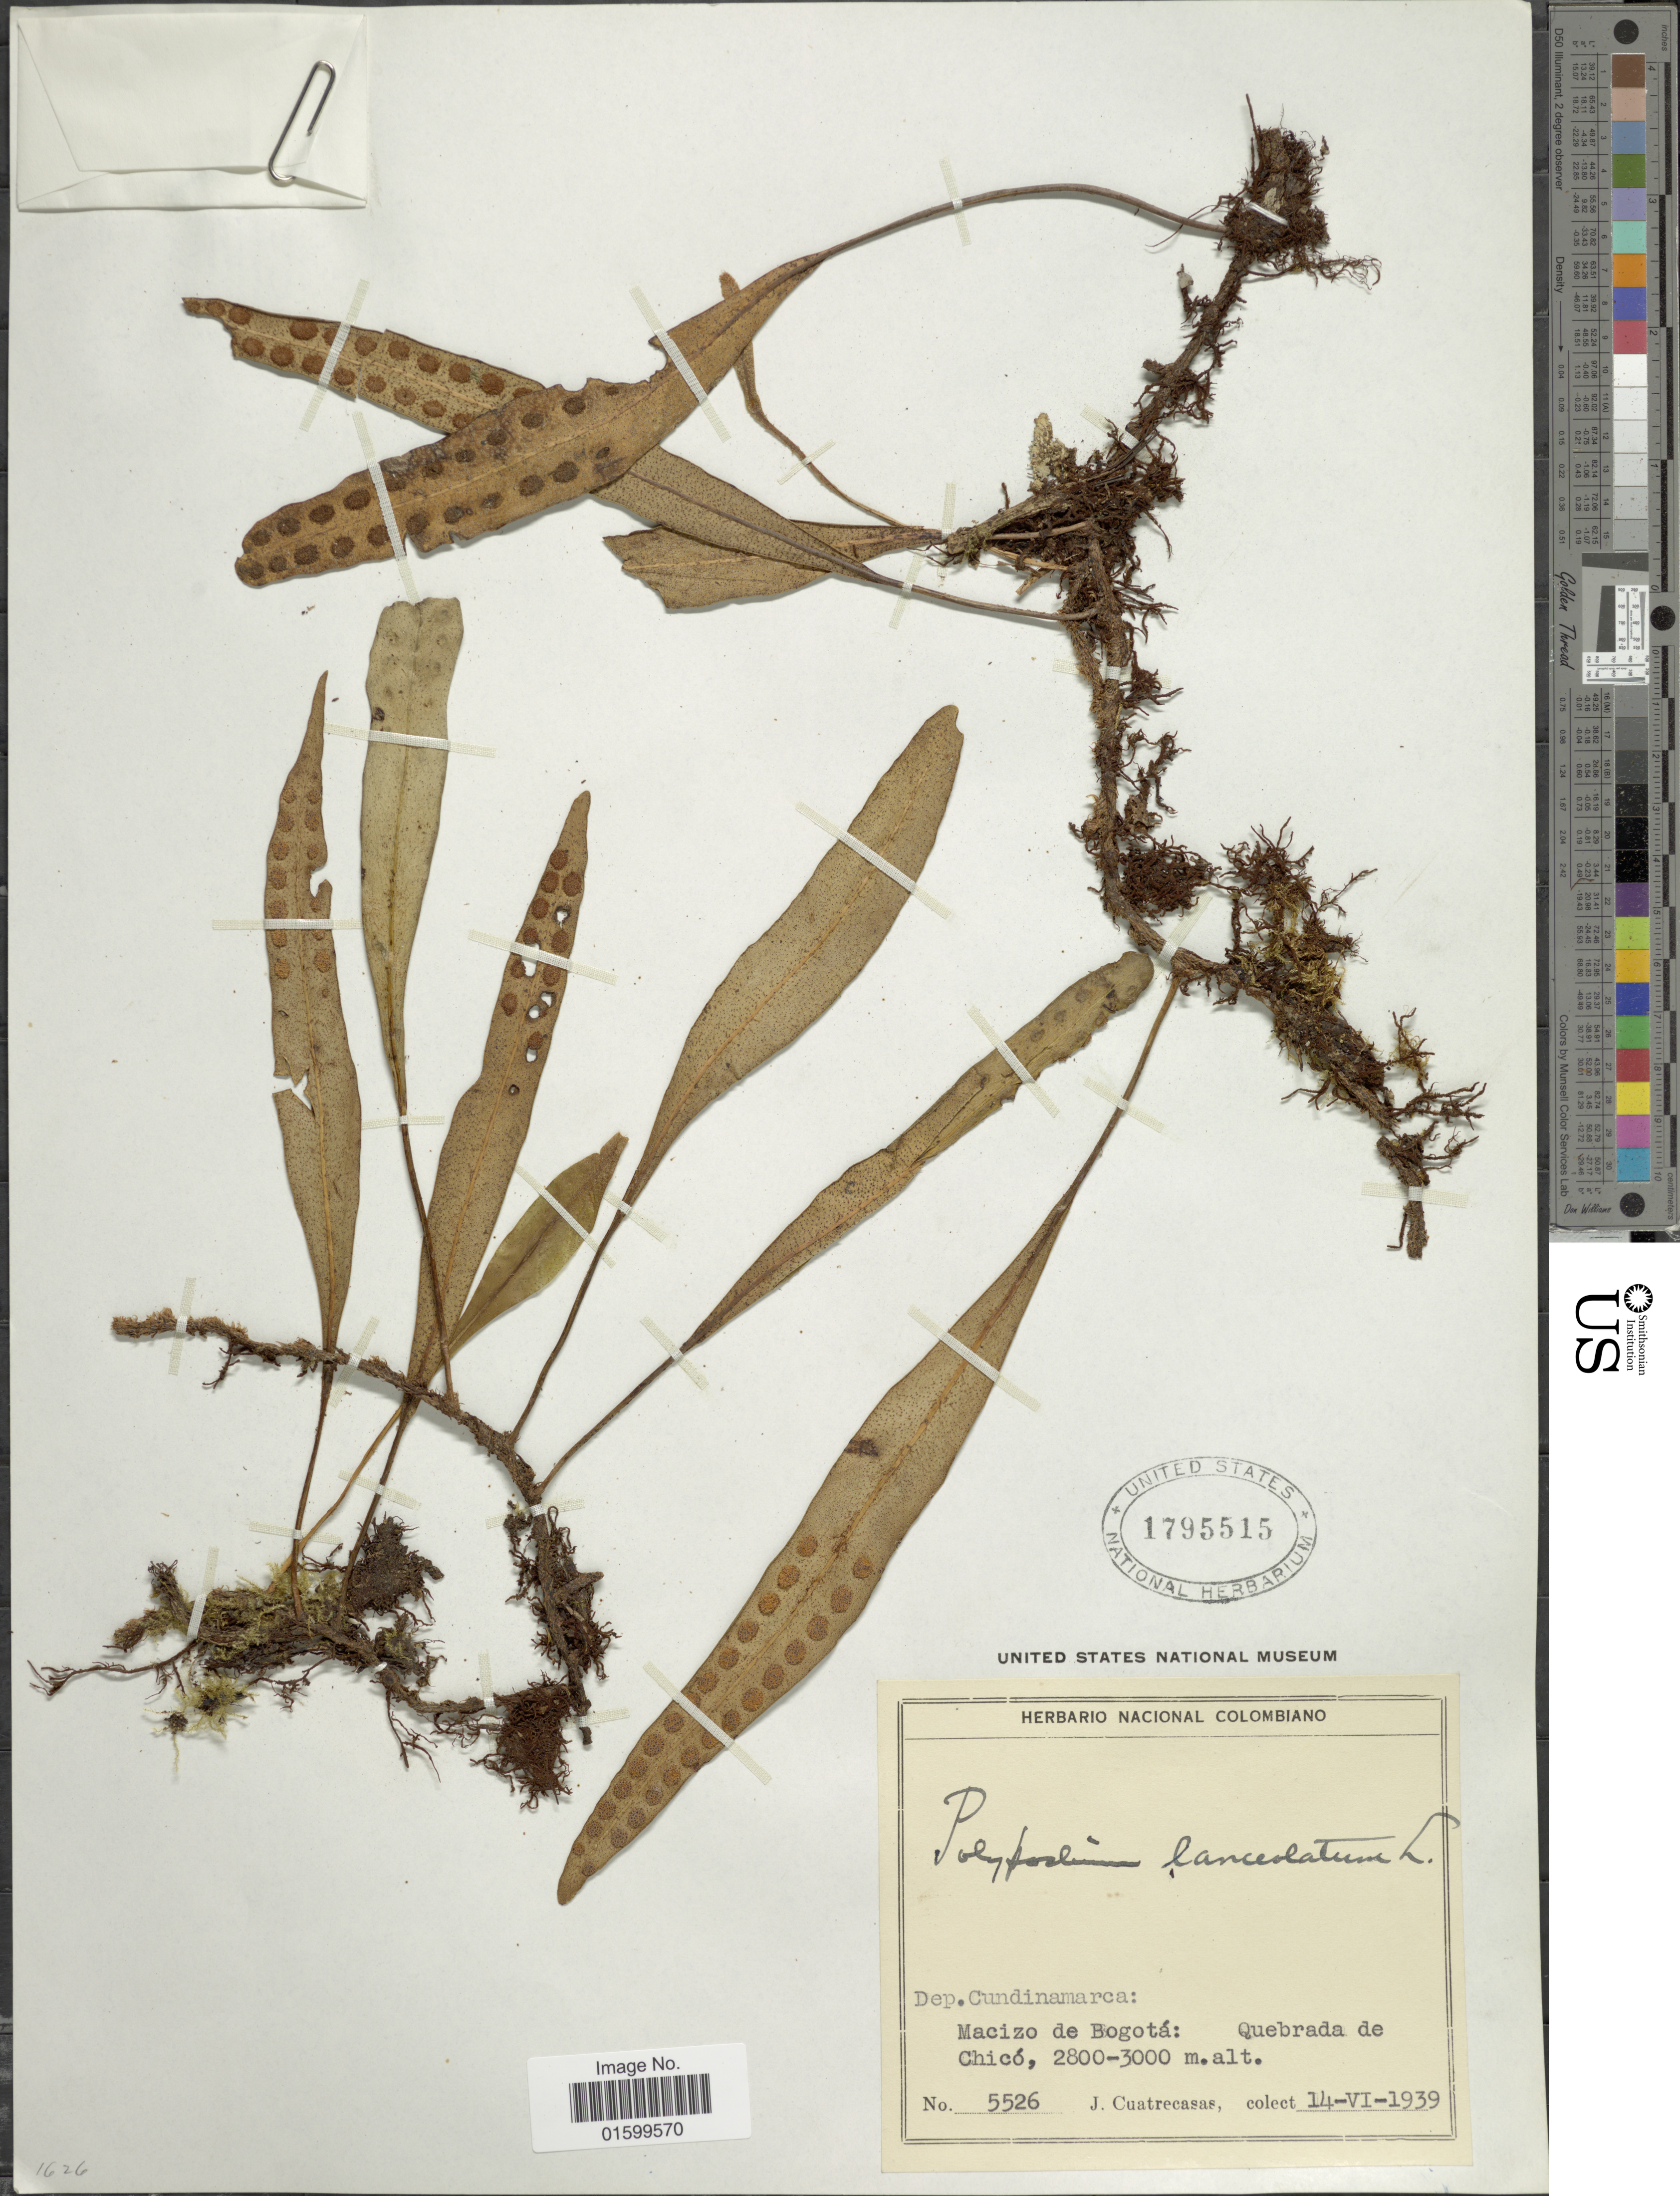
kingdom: Plantae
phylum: Tracheophyta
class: Polypodiopsida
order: Polypodiales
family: Polypodiaceae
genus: Pleopeltis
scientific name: Pleopeltis macrocarpa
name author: (Bory ex Willd.) Kaulf.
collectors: J. Cuatrecasas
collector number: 5526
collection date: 1939-06-14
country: Colombia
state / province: Cundinamarca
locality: Dep. Cundinamarca, Macizo de Bogota, Quebrada de Chixo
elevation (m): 2800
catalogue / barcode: US 1795515